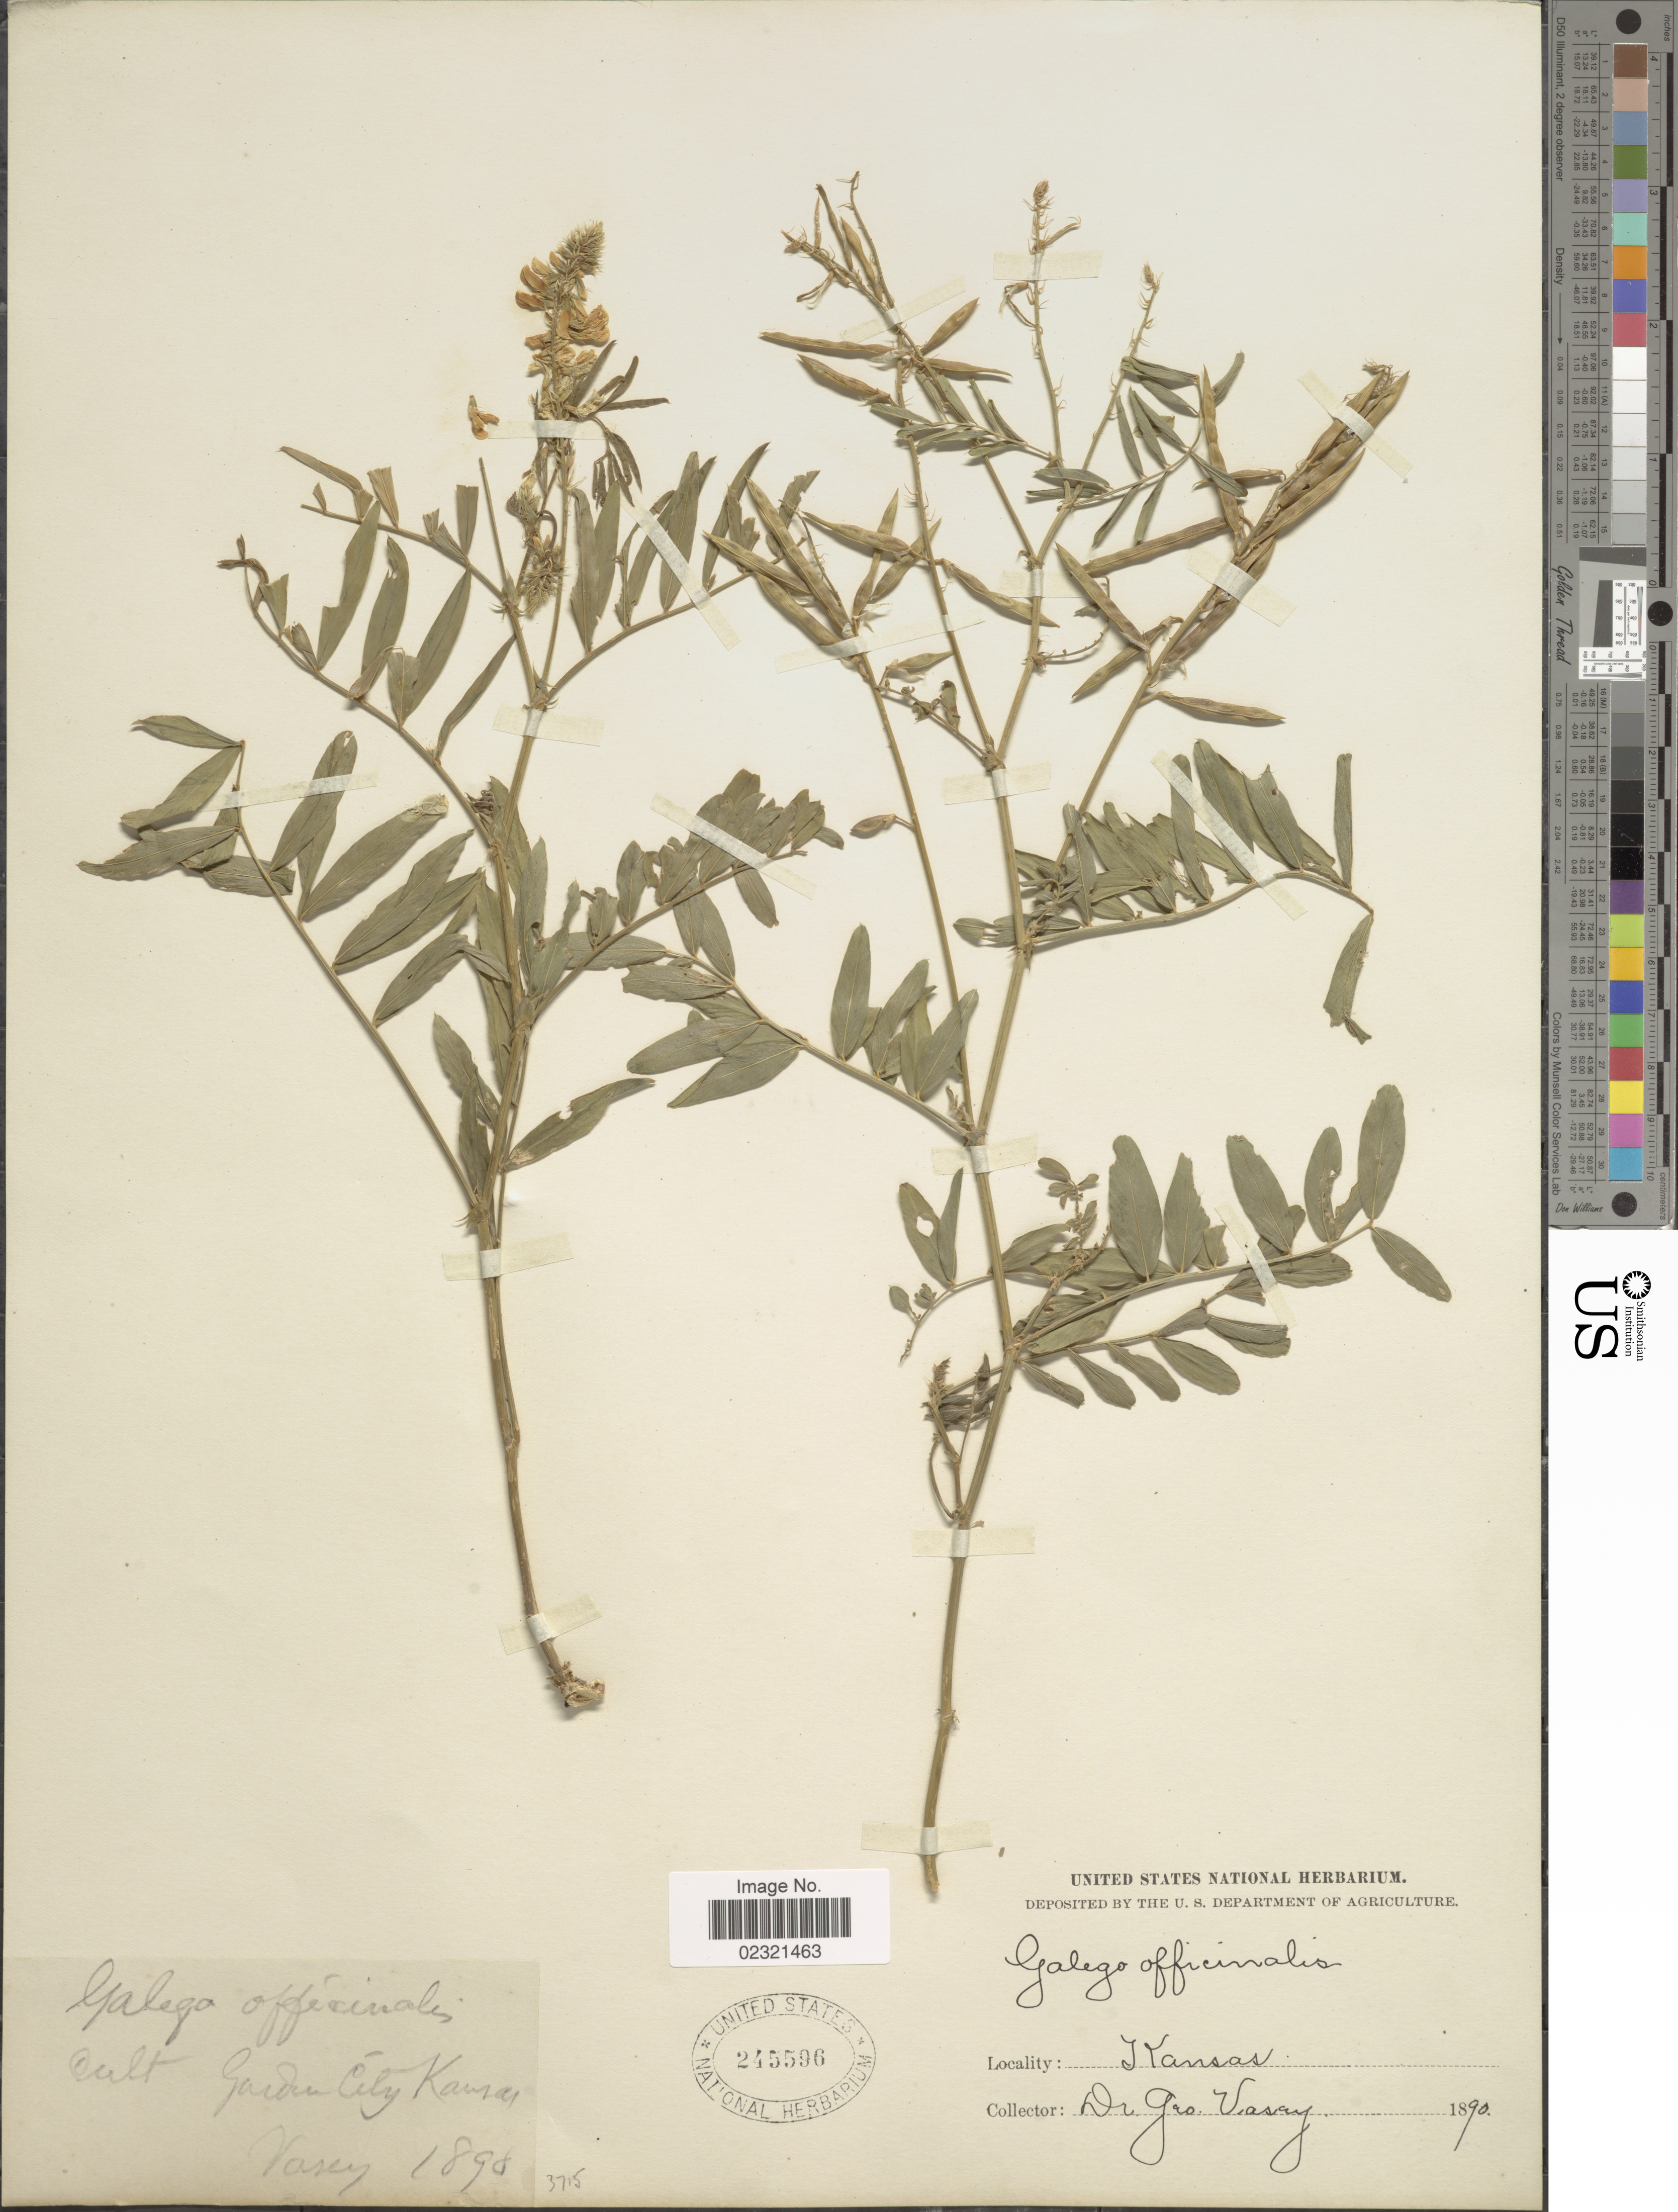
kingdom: Plantae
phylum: Tracheophyta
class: Magnoliopsida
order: Fabales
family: Fabaceae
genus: Galega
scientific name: Galega officinalis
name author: L.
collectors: G. Vasey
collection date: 1890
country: United States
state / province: Kansas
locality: Garden City Kansas.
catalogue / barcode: US 245596